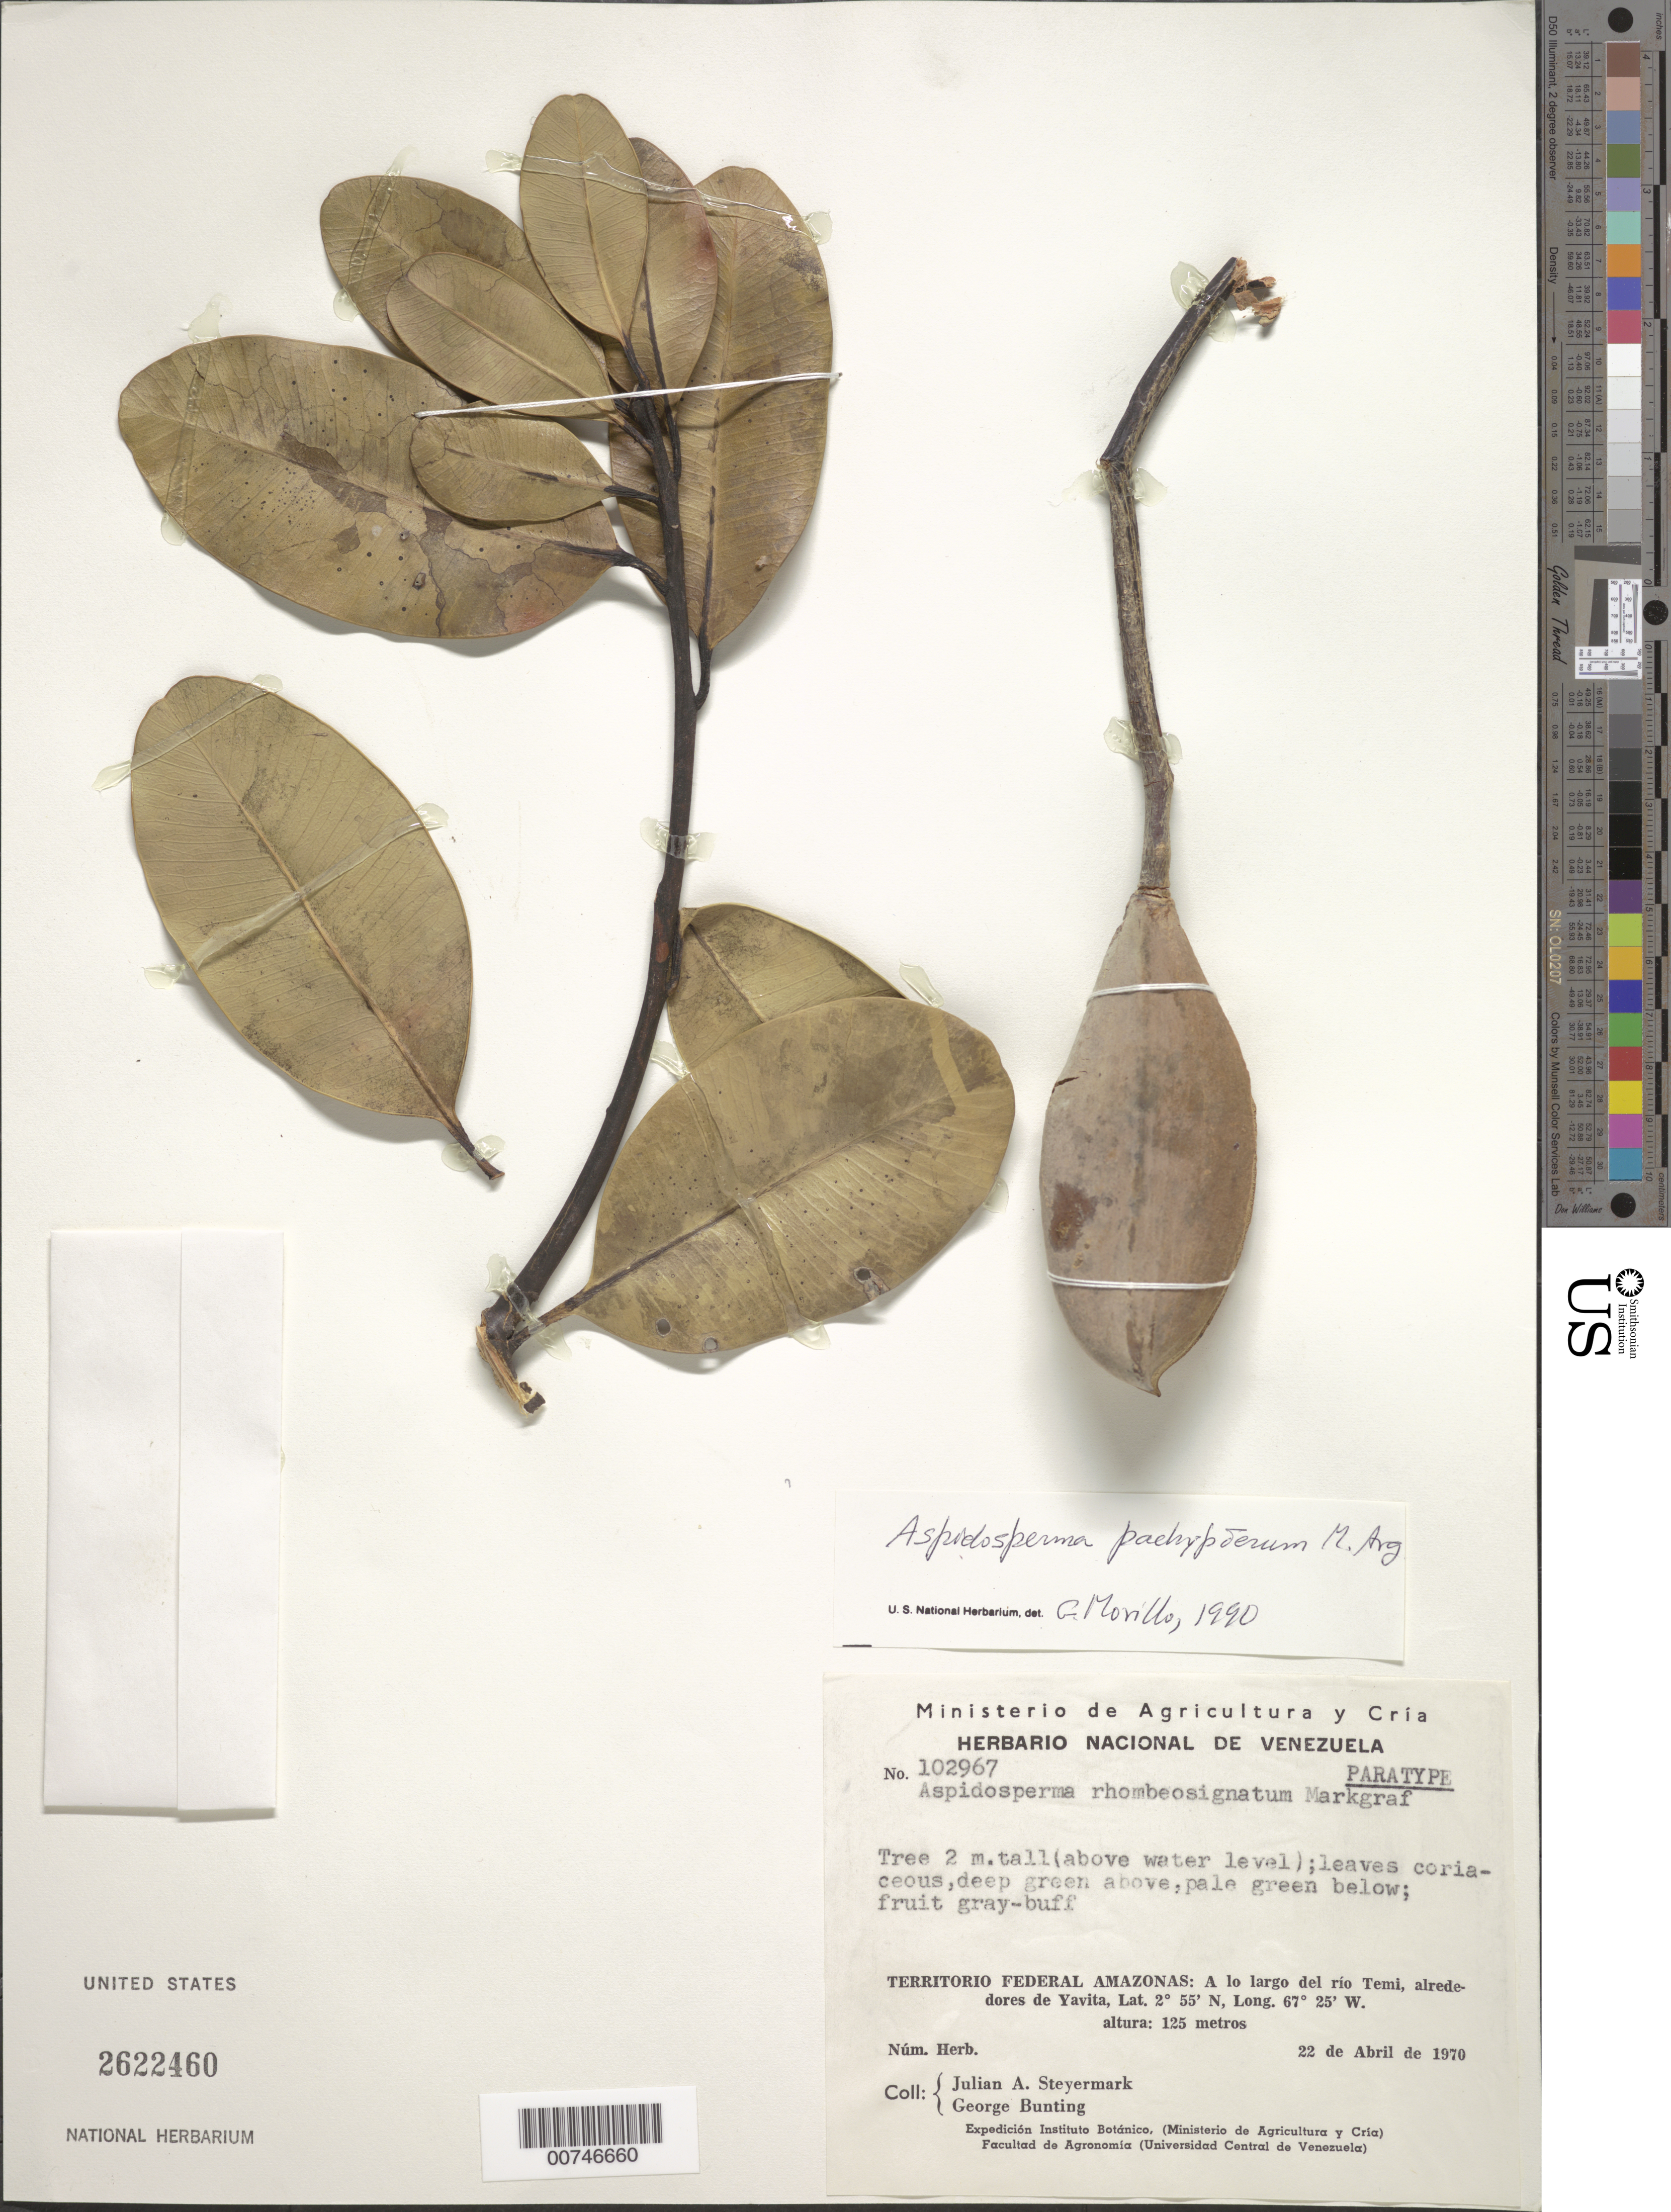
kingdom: Plantae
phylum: Tracheophyta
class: Magnoliopsida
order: Gentianales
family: Apocynaceae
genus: Aspidosperma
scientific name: Aspidosperma pachypterum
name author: Müll. Arg.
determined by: Morillo, G. N.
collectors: J. Steyermark & G. S. Bunting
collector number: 102967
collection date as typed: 22-Apr-70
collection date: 1970-04-22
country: Venezuela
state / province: Amazonas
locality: Río Temi, near Yavita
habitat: Along river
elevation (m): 125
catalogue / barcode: US 2622460